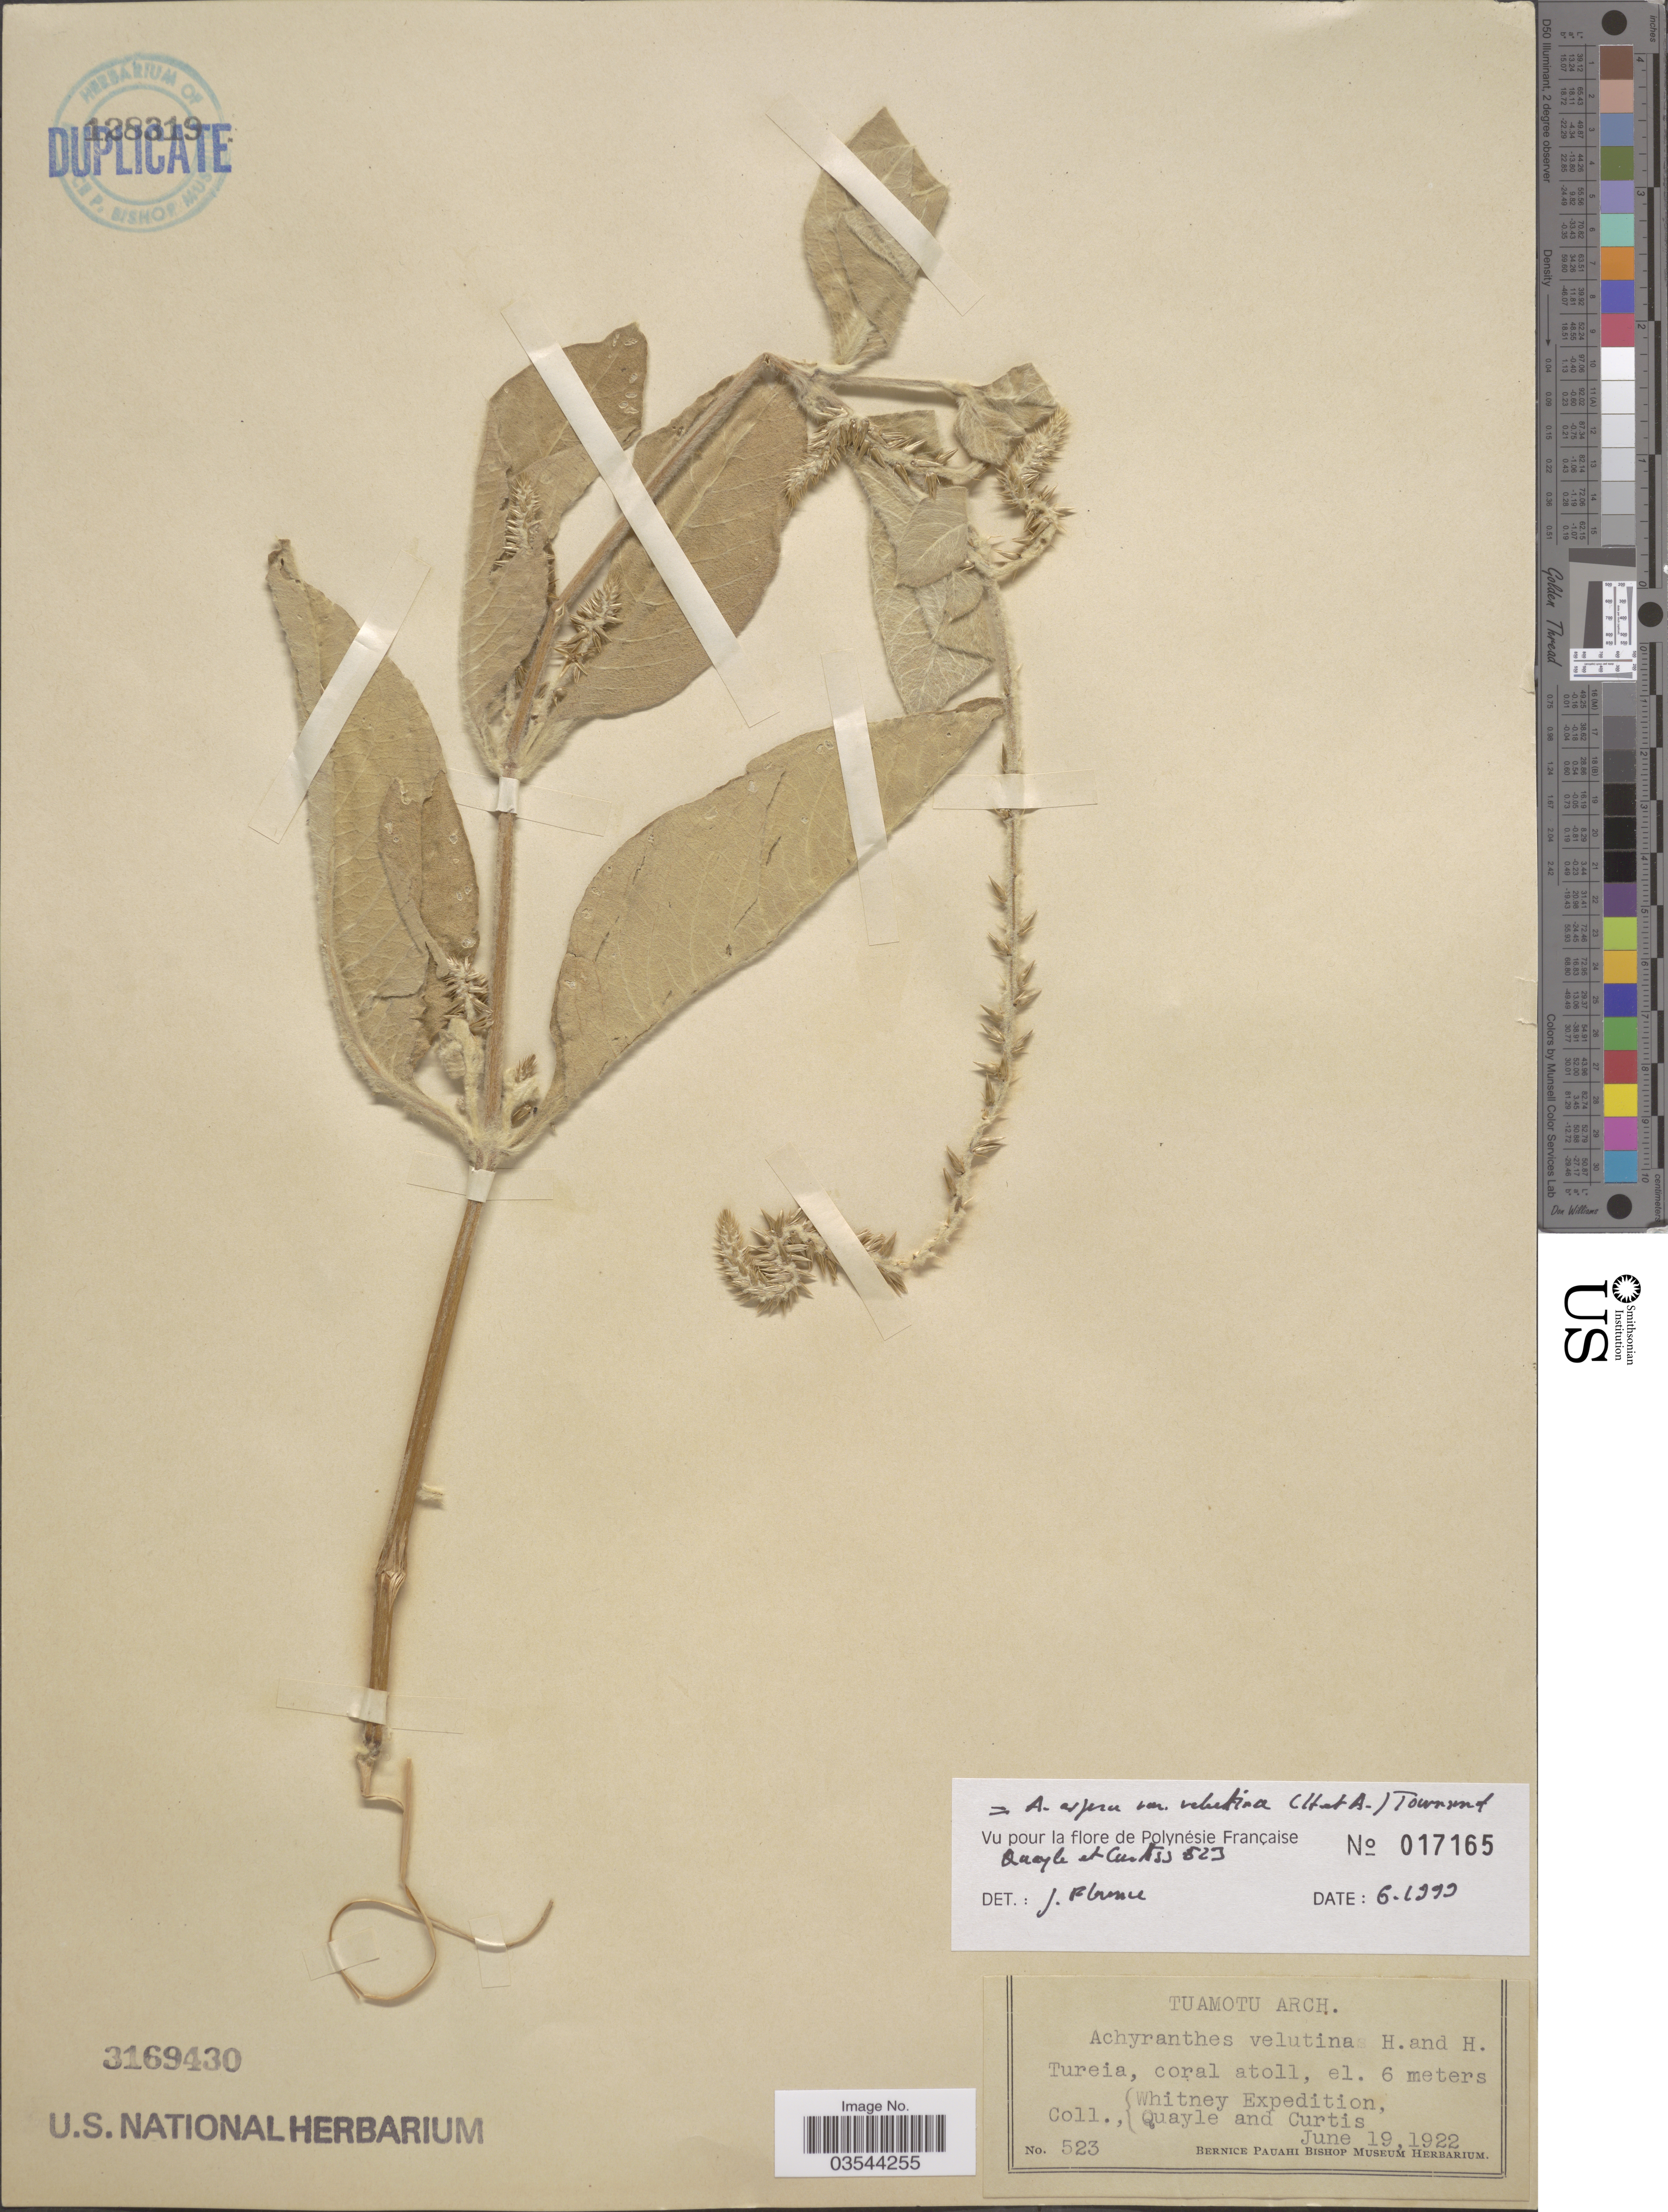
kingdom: Plantae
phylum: Tracheophyta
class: Magnoliopsida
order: Caryophyllales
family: Amaranthaceae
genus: Achyranthes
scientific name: Achyranthes aspera var. velutina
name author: (Hook. & Arn.) C. C. Towns.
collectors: Whitney Expedition, Quayle & -. Curtis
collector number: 523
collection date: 1922-06-19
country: French Polynesia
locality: Tuamotu Arch. Tureia, coral atoll.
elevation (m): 6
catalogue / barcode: US 3169430